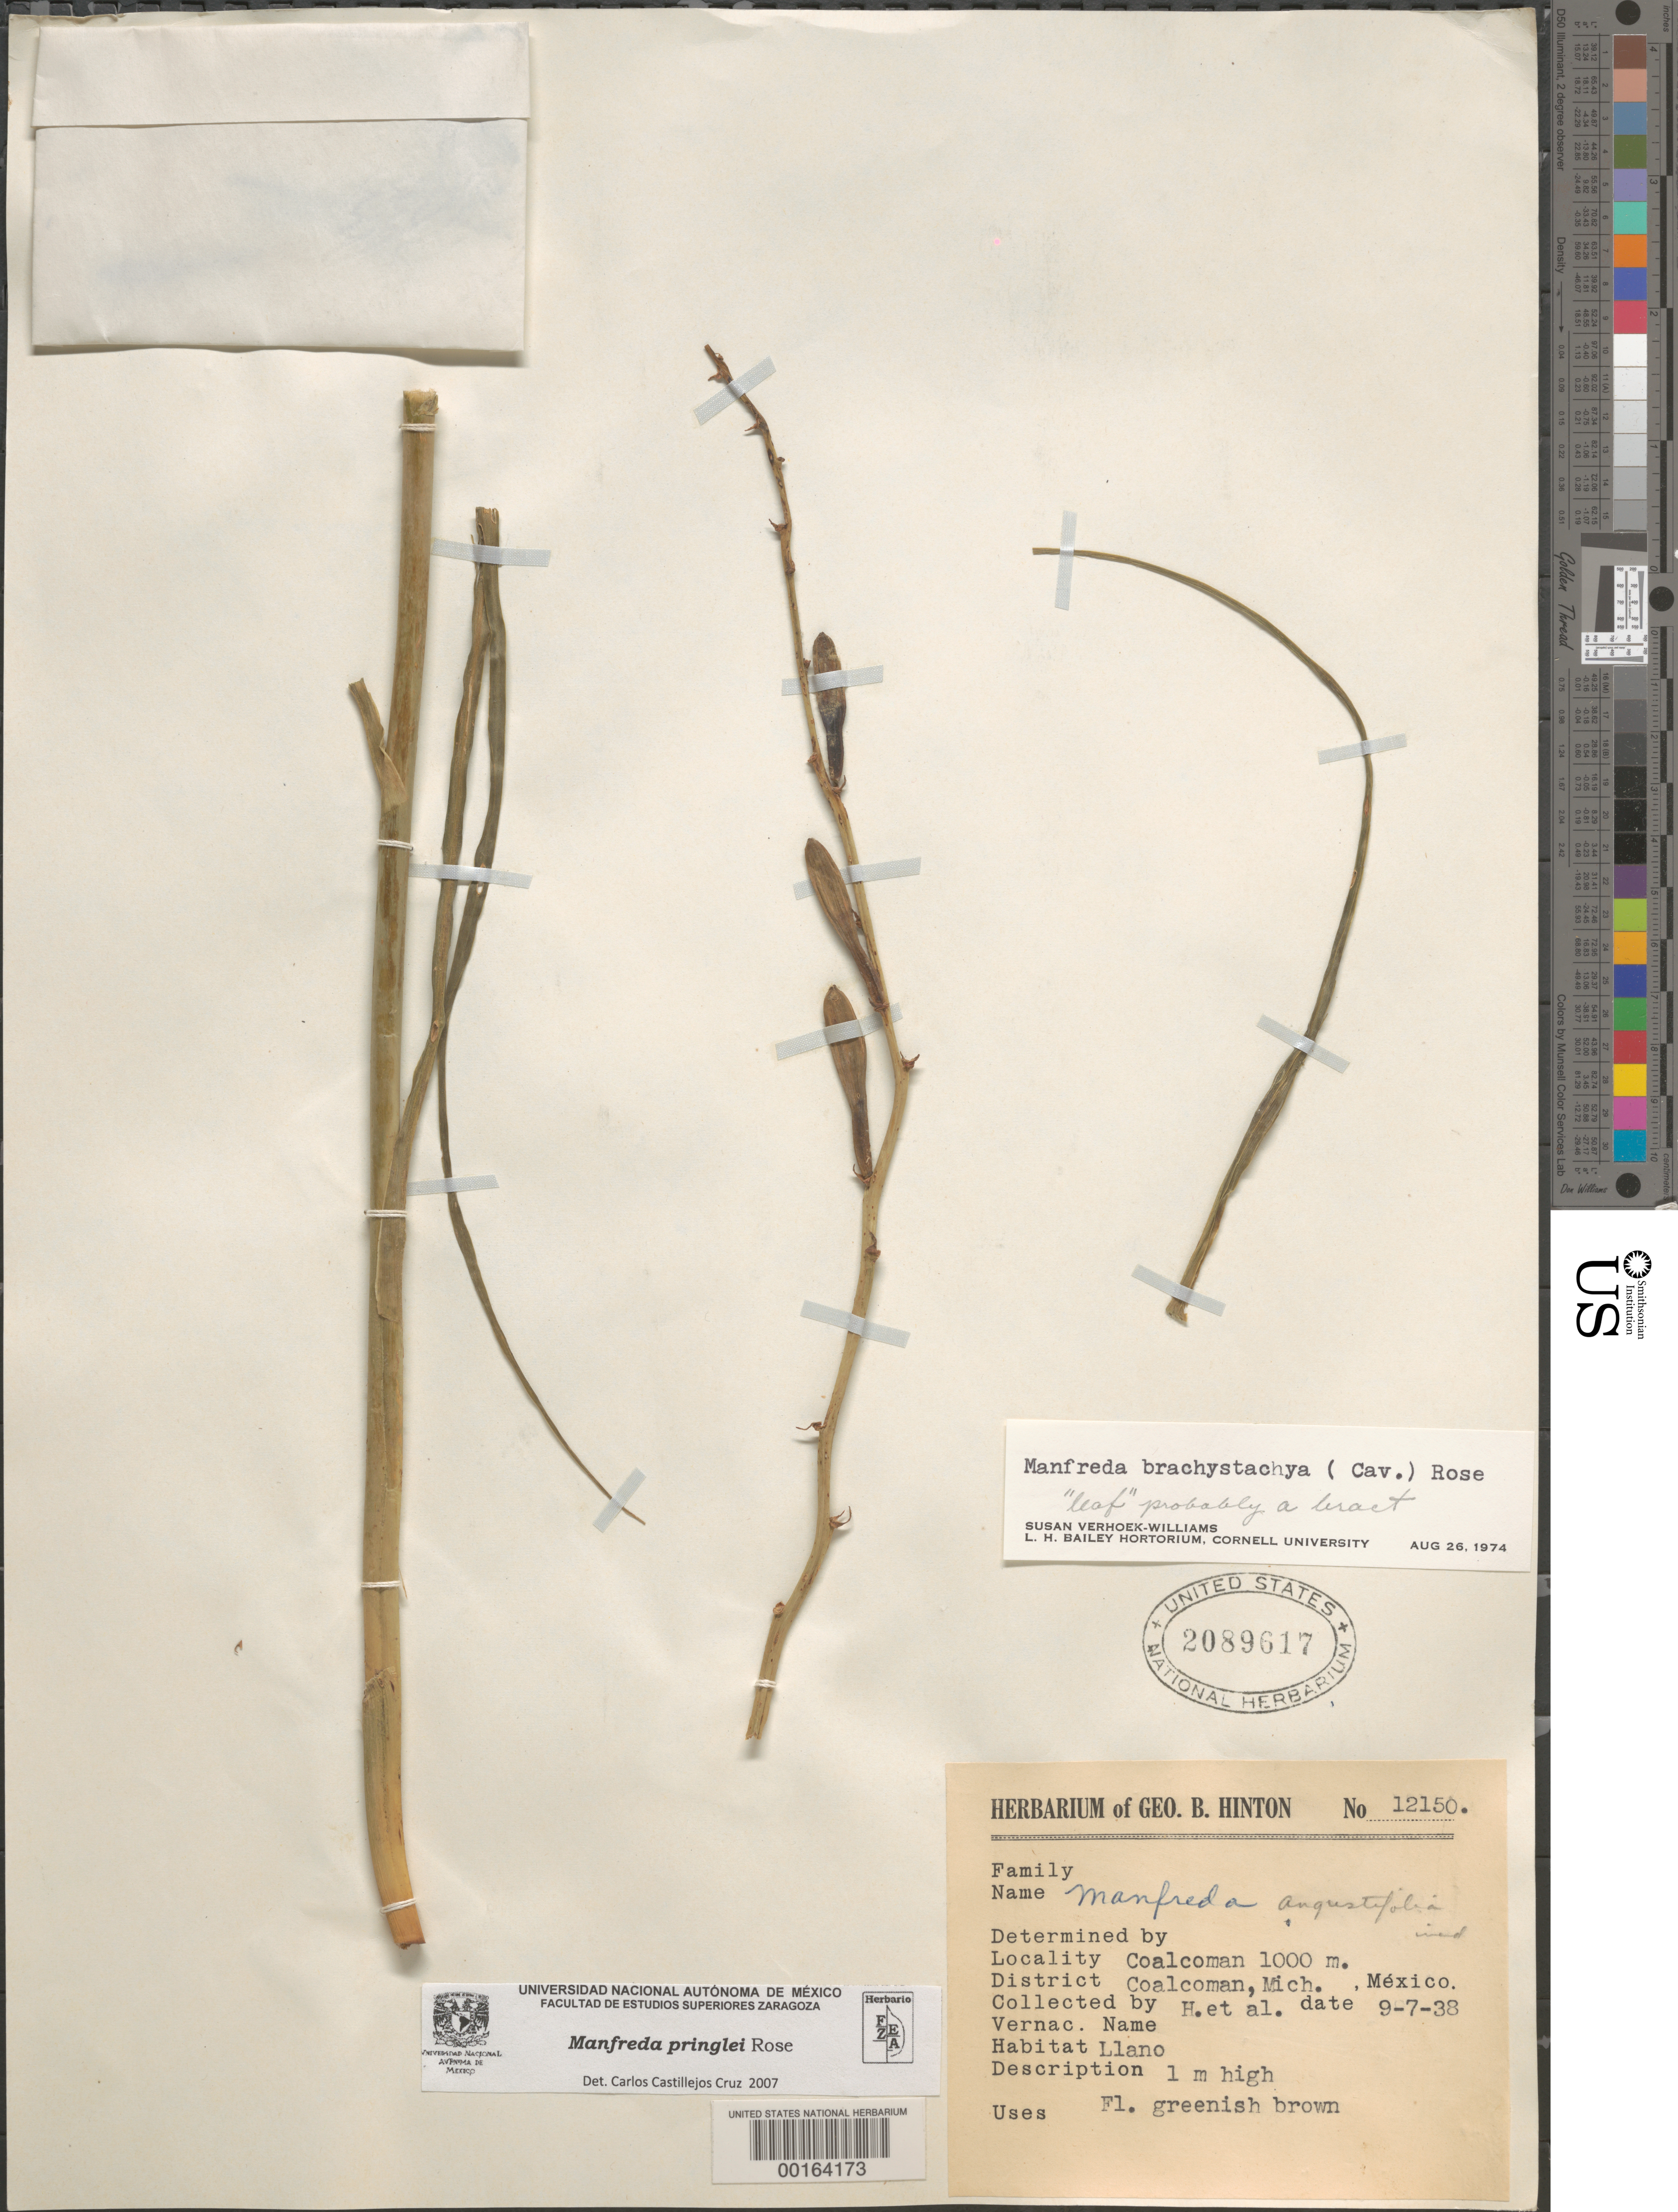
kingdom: Plantae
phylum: Tracheophyta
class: Liliopsida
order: Asparagales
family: Asparagaceae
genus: Manfreda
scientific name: Manfreda pringlei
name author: Rose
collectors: G. B. Hinton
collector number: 12150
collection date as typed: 07 Sep 1938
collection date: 1938-09-07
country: Mexico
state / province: Michoacán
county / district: Coalcomán De Vazquez Pallares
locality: Coalcomán Mun. (?), Coalcomán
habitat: Plain flat ground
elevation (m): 1000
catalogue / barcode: US 2089617